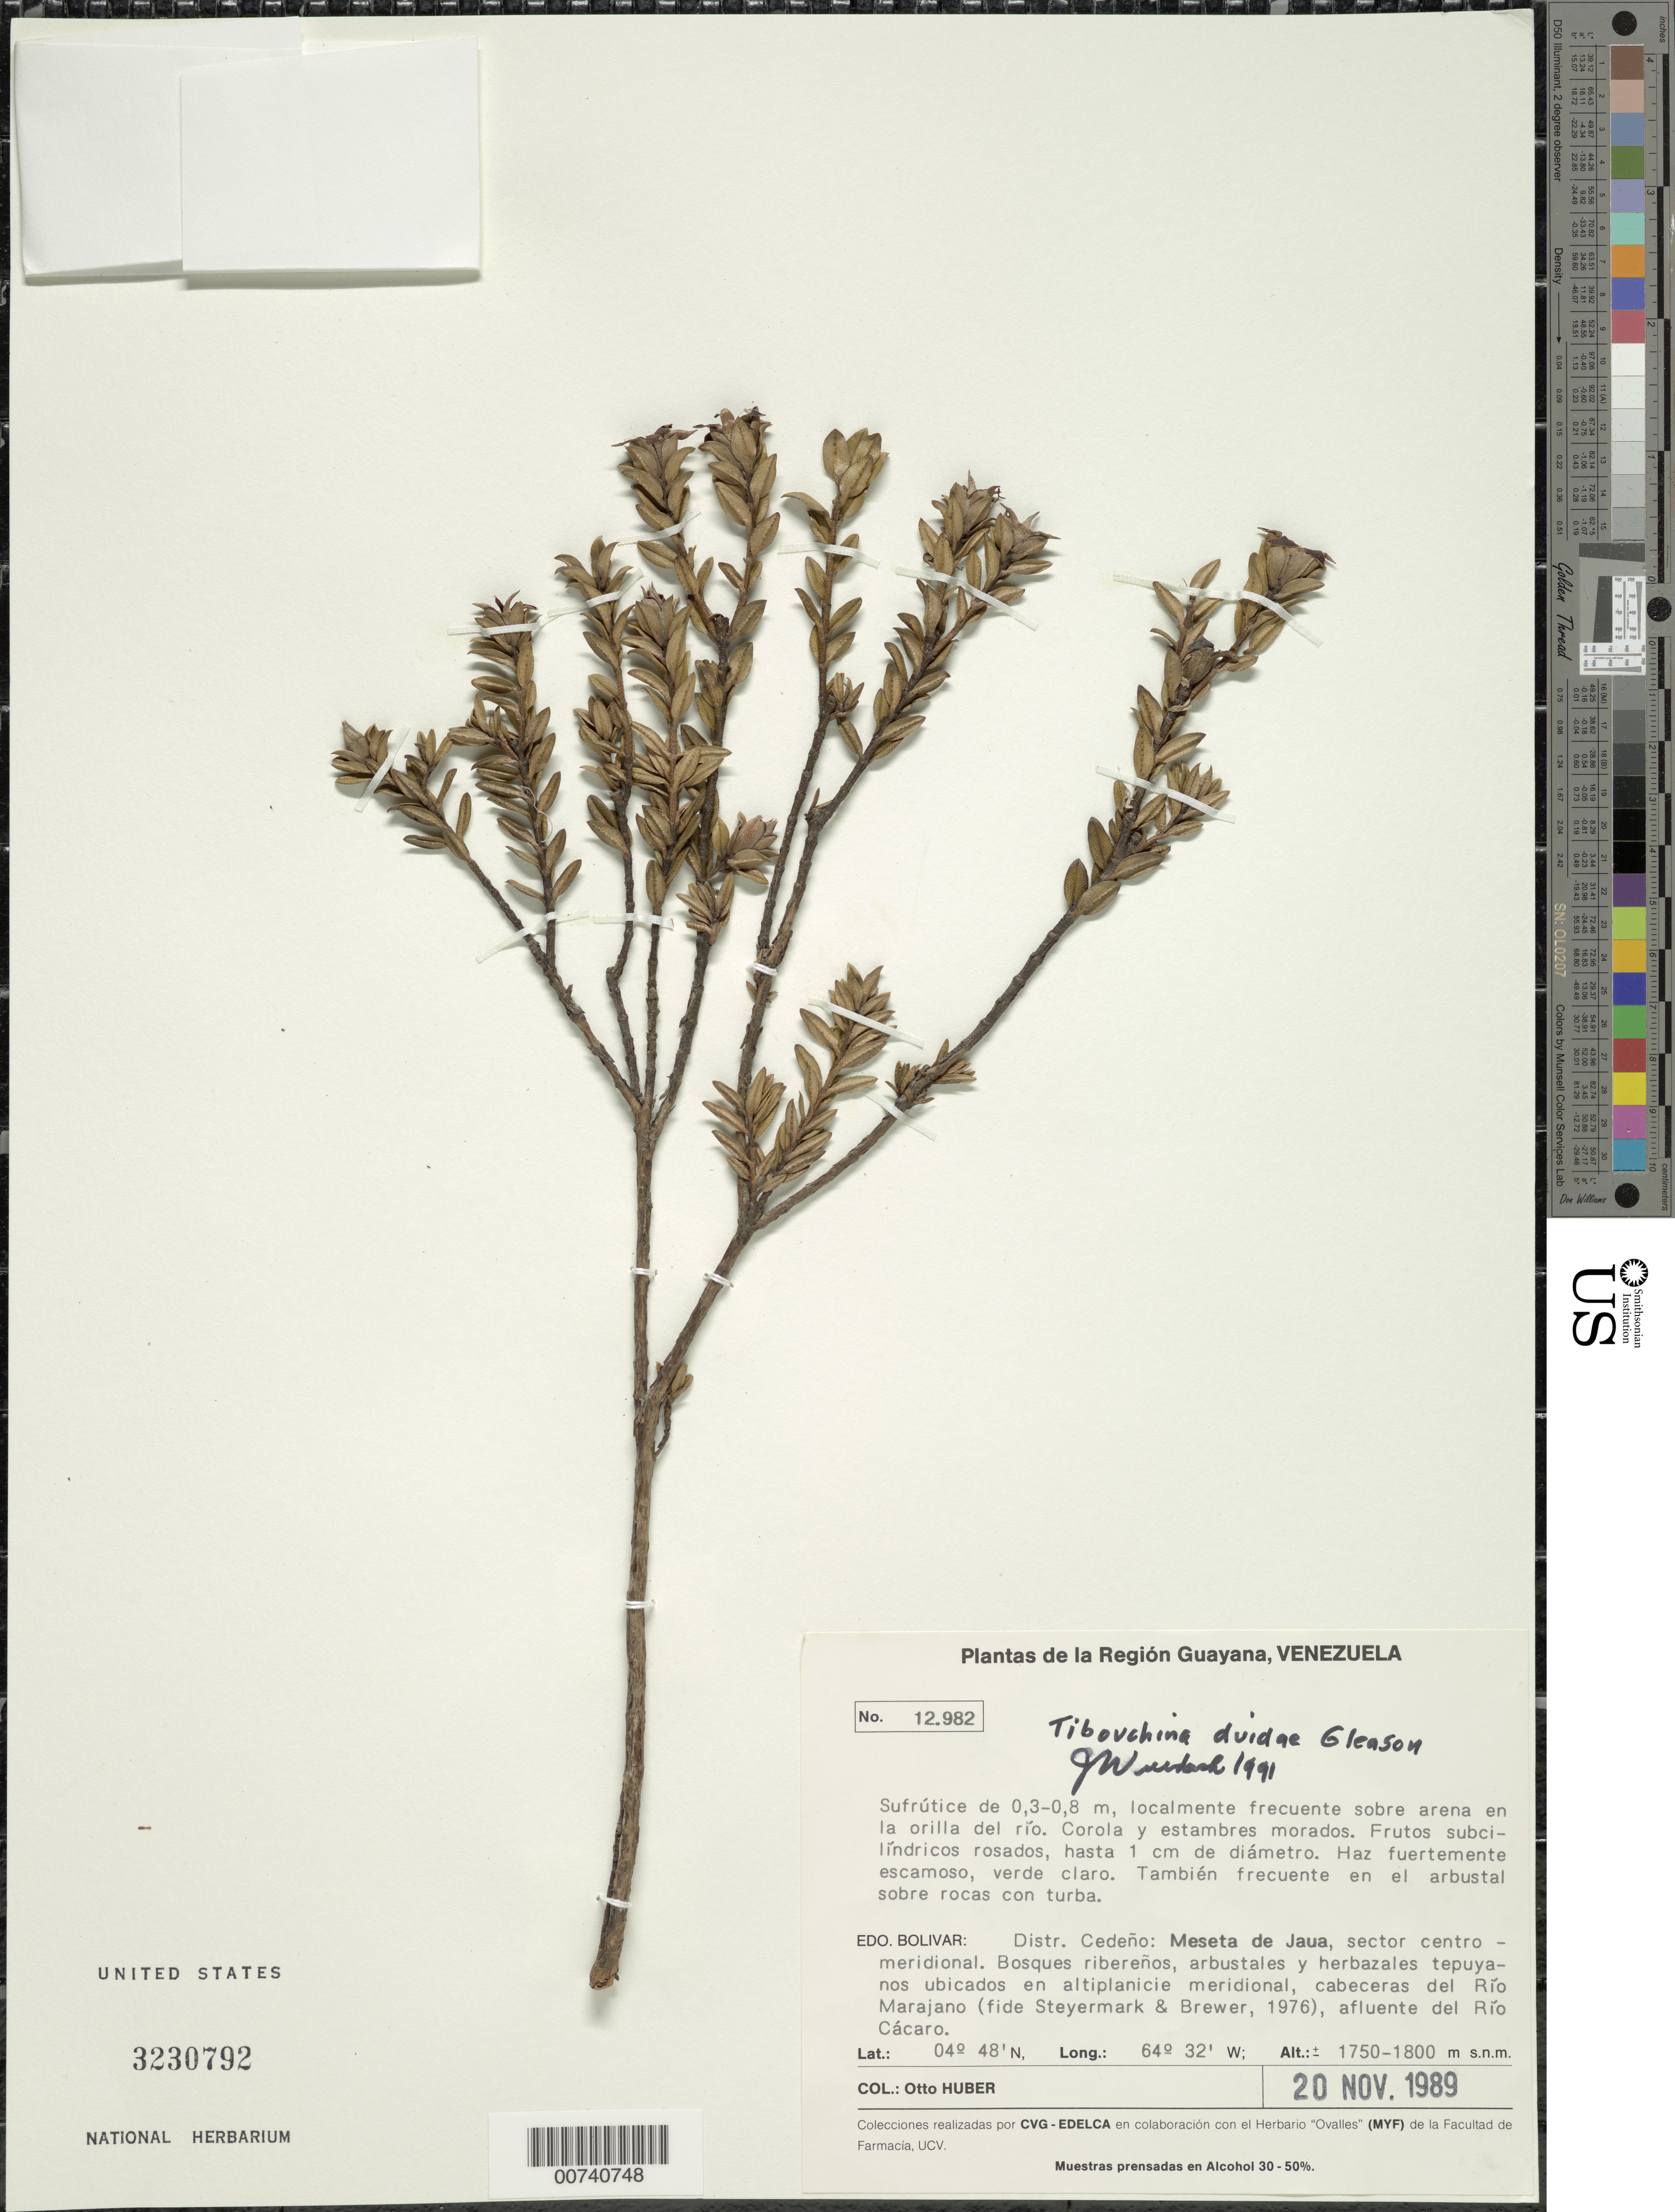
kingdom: Plantae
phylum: Tracheophyta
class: Magnoliopsida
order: Myrtales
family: Melastomataceae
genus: Tibouchina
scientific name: Tibouchina duidae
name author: Gleason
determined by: Wurdack, John J., (US), US (UNITED STATES)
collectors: O. Huber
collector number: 12982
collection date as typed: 20-Nov-89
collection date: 1989-11-20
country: Venezuela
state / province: Bolívar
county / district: Cedeño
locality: Meseta de Jaua, Río Marajano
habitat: Along river; en el arbustal sobre rocas con turba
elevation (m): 1750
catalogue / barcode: US 3230792